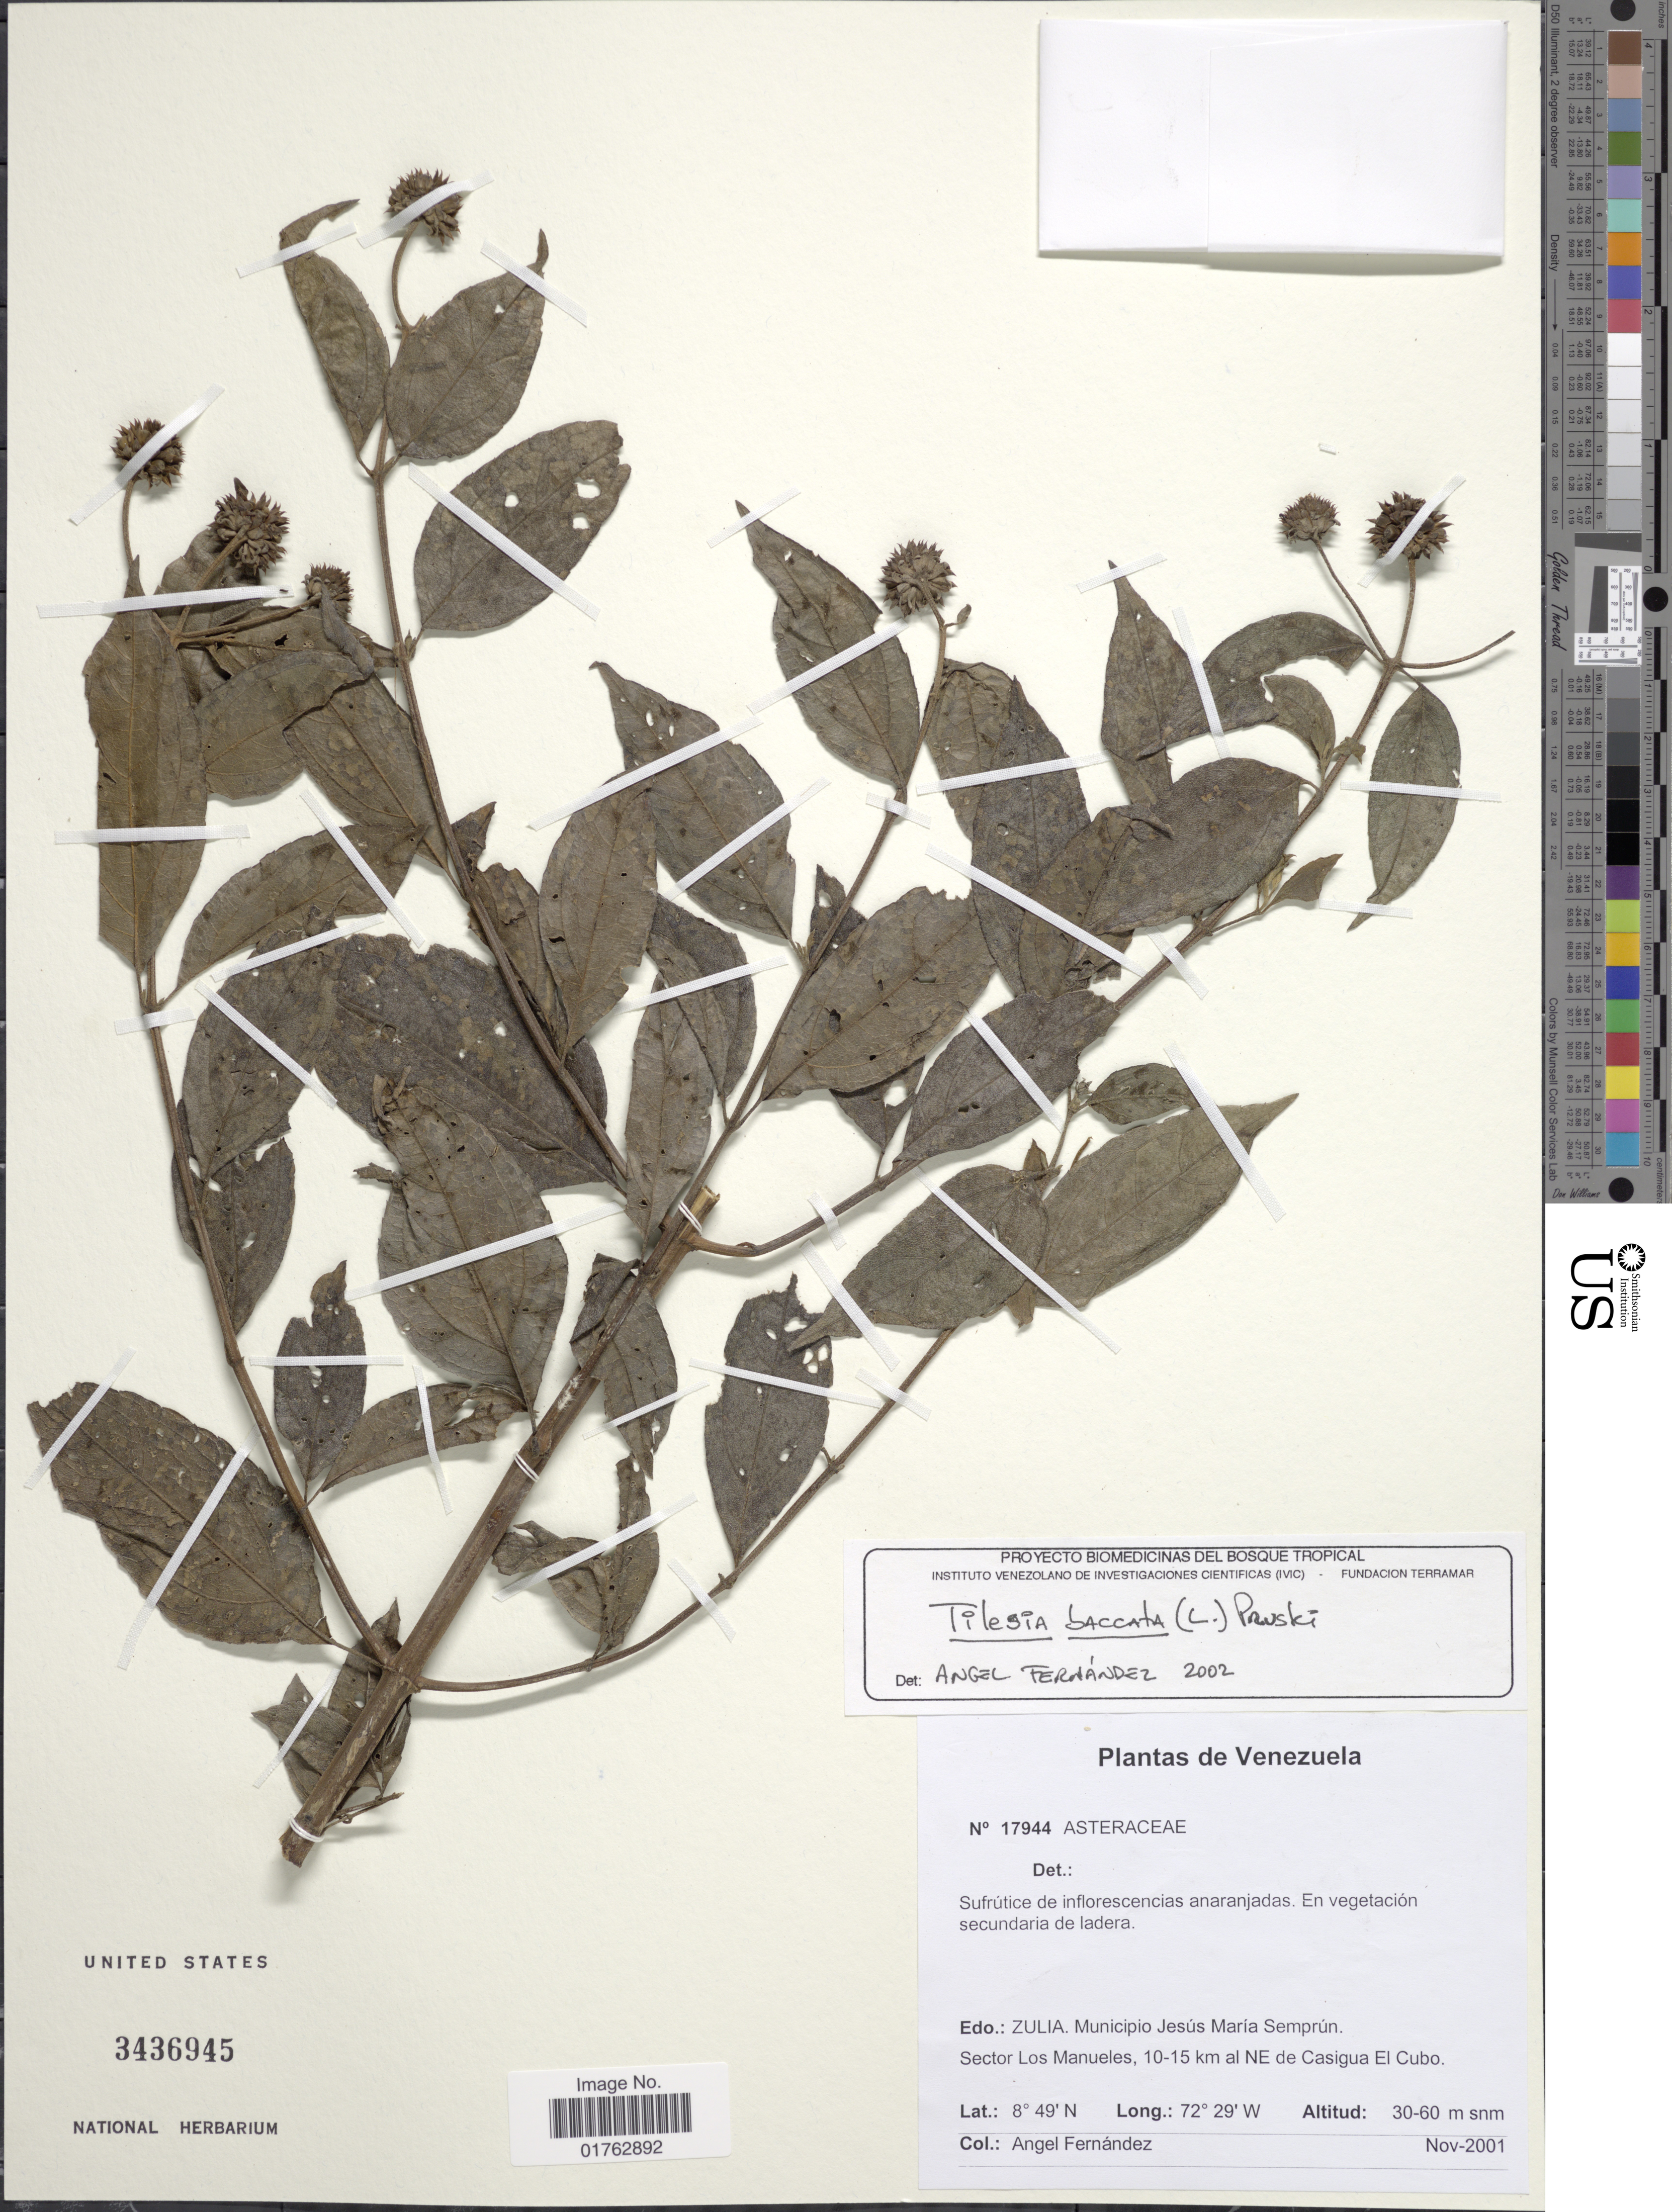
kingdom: Plantae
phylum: Tracheophyta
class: Magnoliopsida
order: Asterales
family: Asteraceae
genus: Wulffia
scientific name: Wulffia baccata var. baccata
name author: (L.) Kuntze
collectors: Á. Fernández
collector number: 17944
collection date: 2001-11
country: Venezuela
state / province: Zulia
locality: Municipio Jesus Maria Seprun, Sector Los Manueles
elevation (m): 30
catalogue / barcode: US 3436945